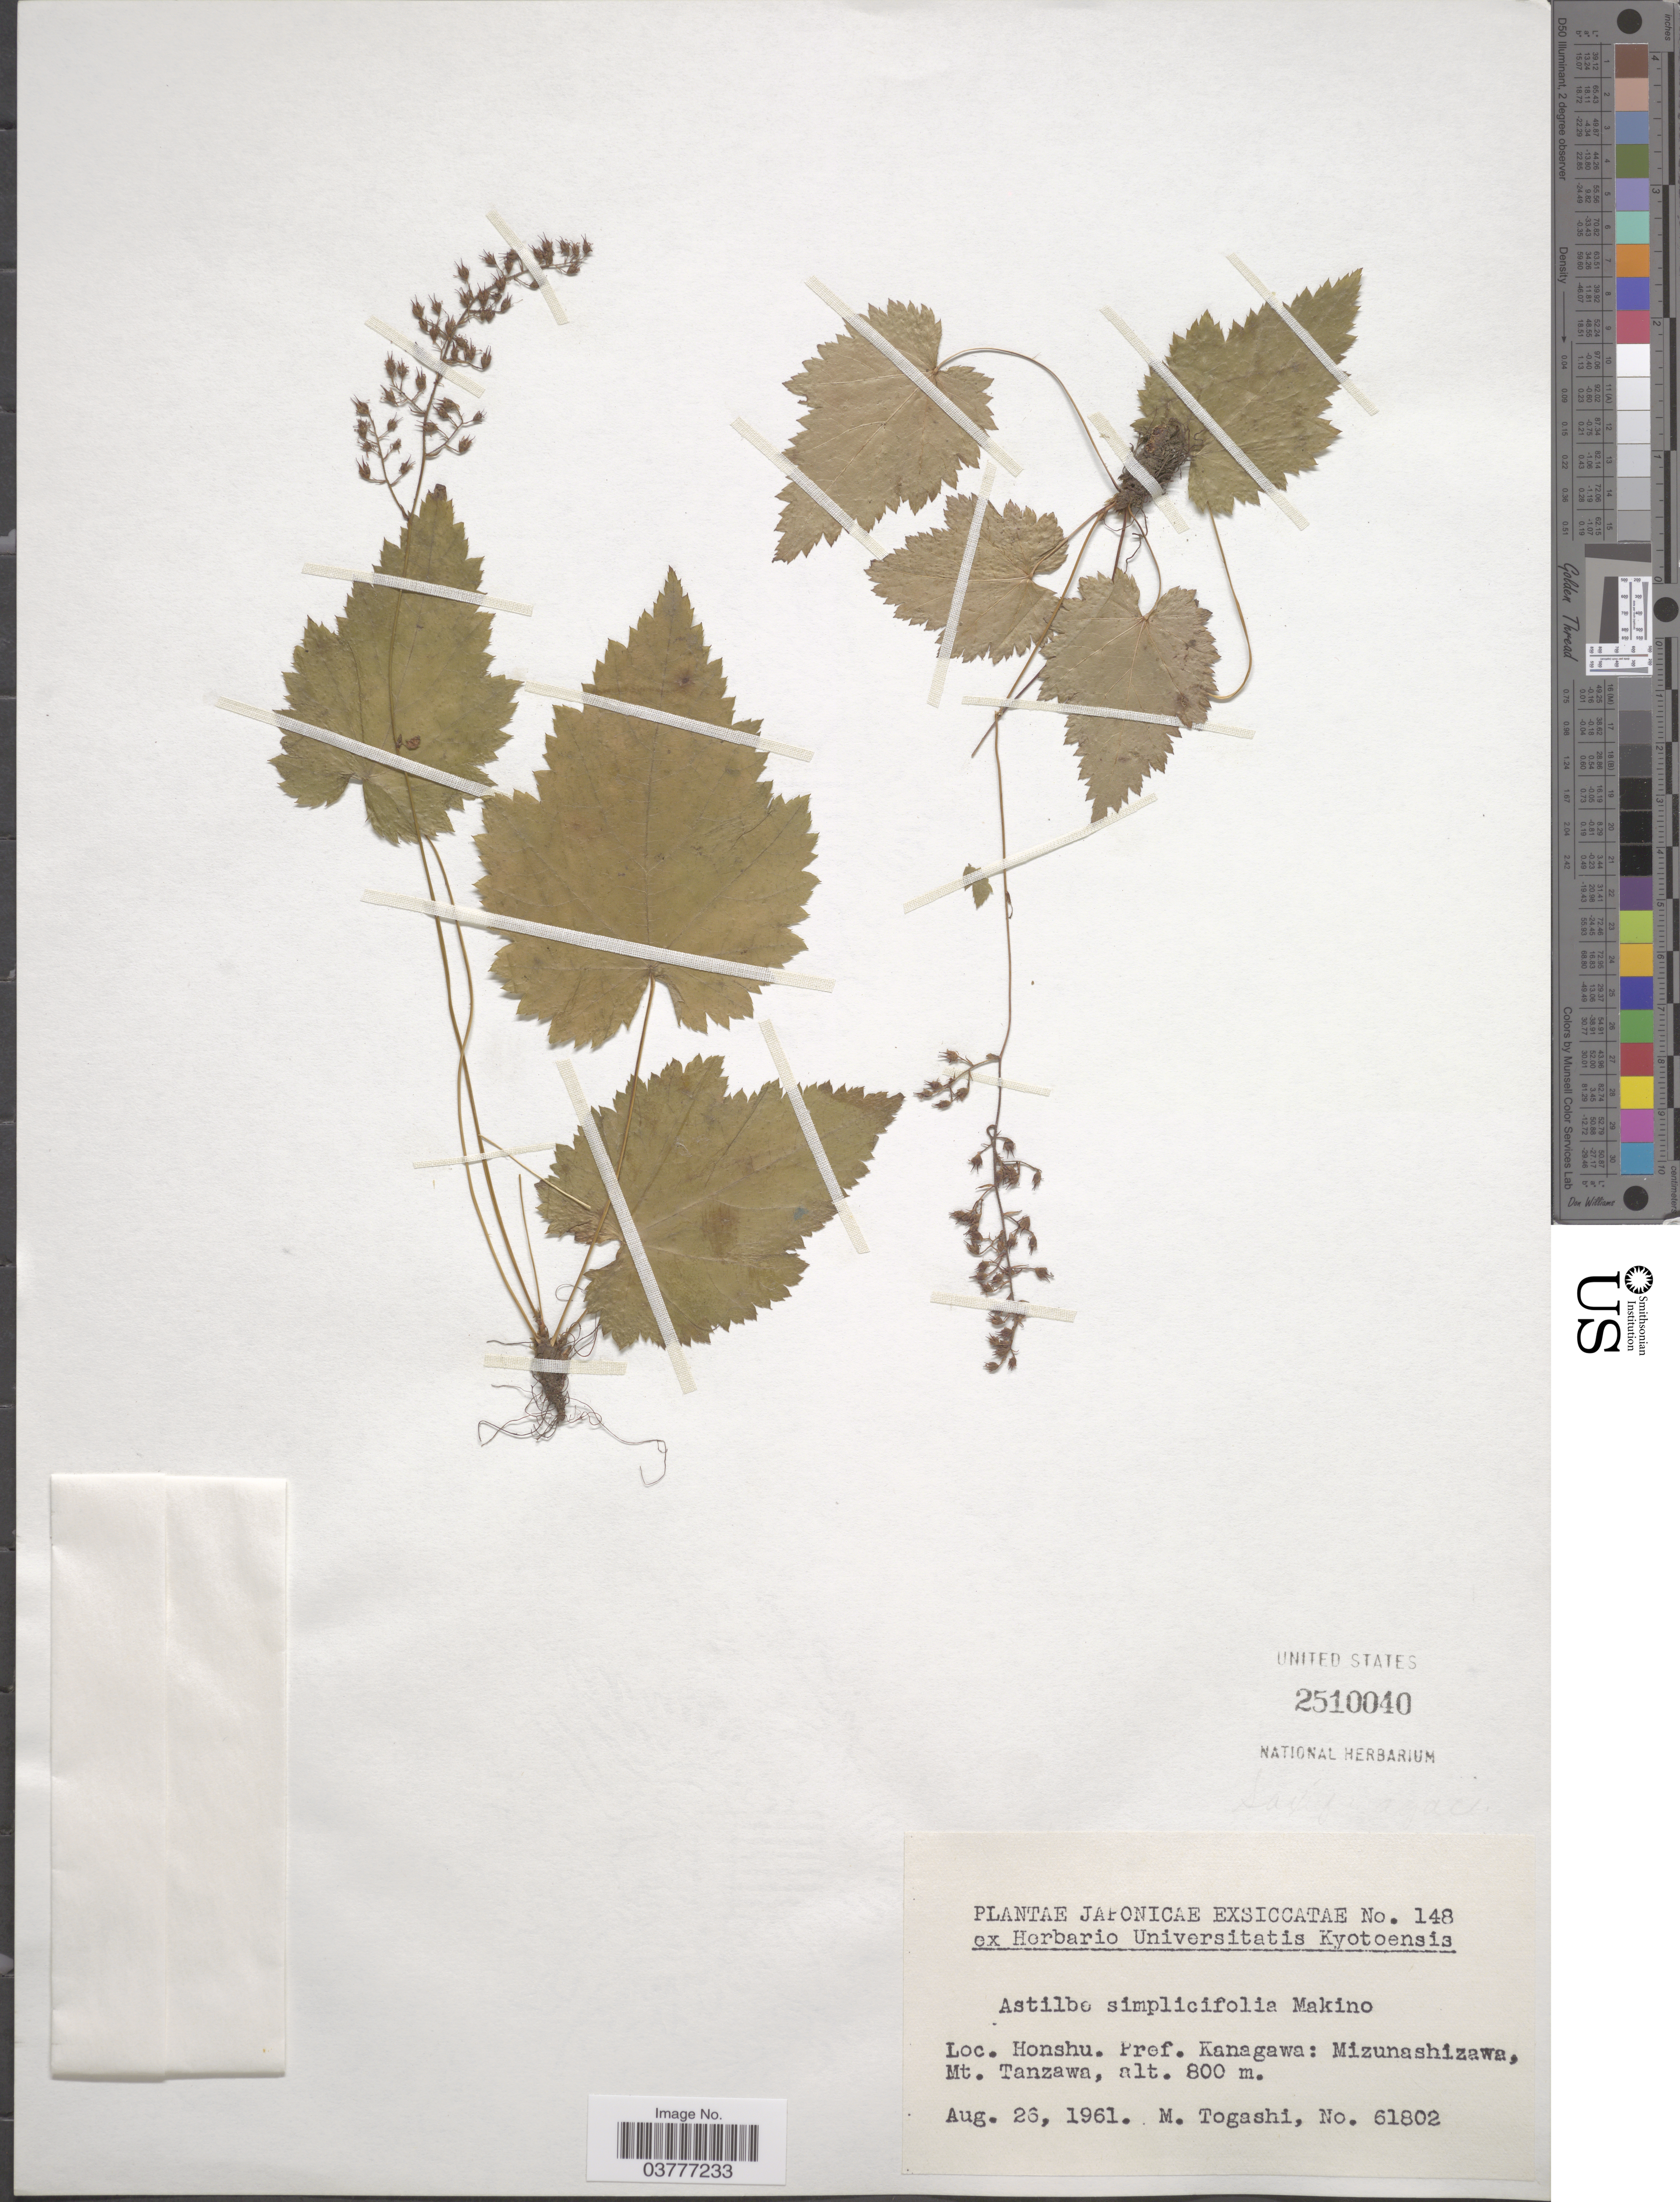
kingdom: Plantae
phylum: Tracheophyta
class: Magnoliopsida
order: Saxifragales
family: Saxifragaceae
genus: Astilbe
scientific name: Astilbe simplicifolia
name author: Makino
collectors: M. Togashi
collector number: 61802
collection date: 1961-08-26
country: Japan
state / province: Kanagawa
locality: Honshu. Pref. Kanagawa: Mizunashizawa, Mt. Tanzawa.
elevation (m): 800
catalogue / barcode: US 2510040